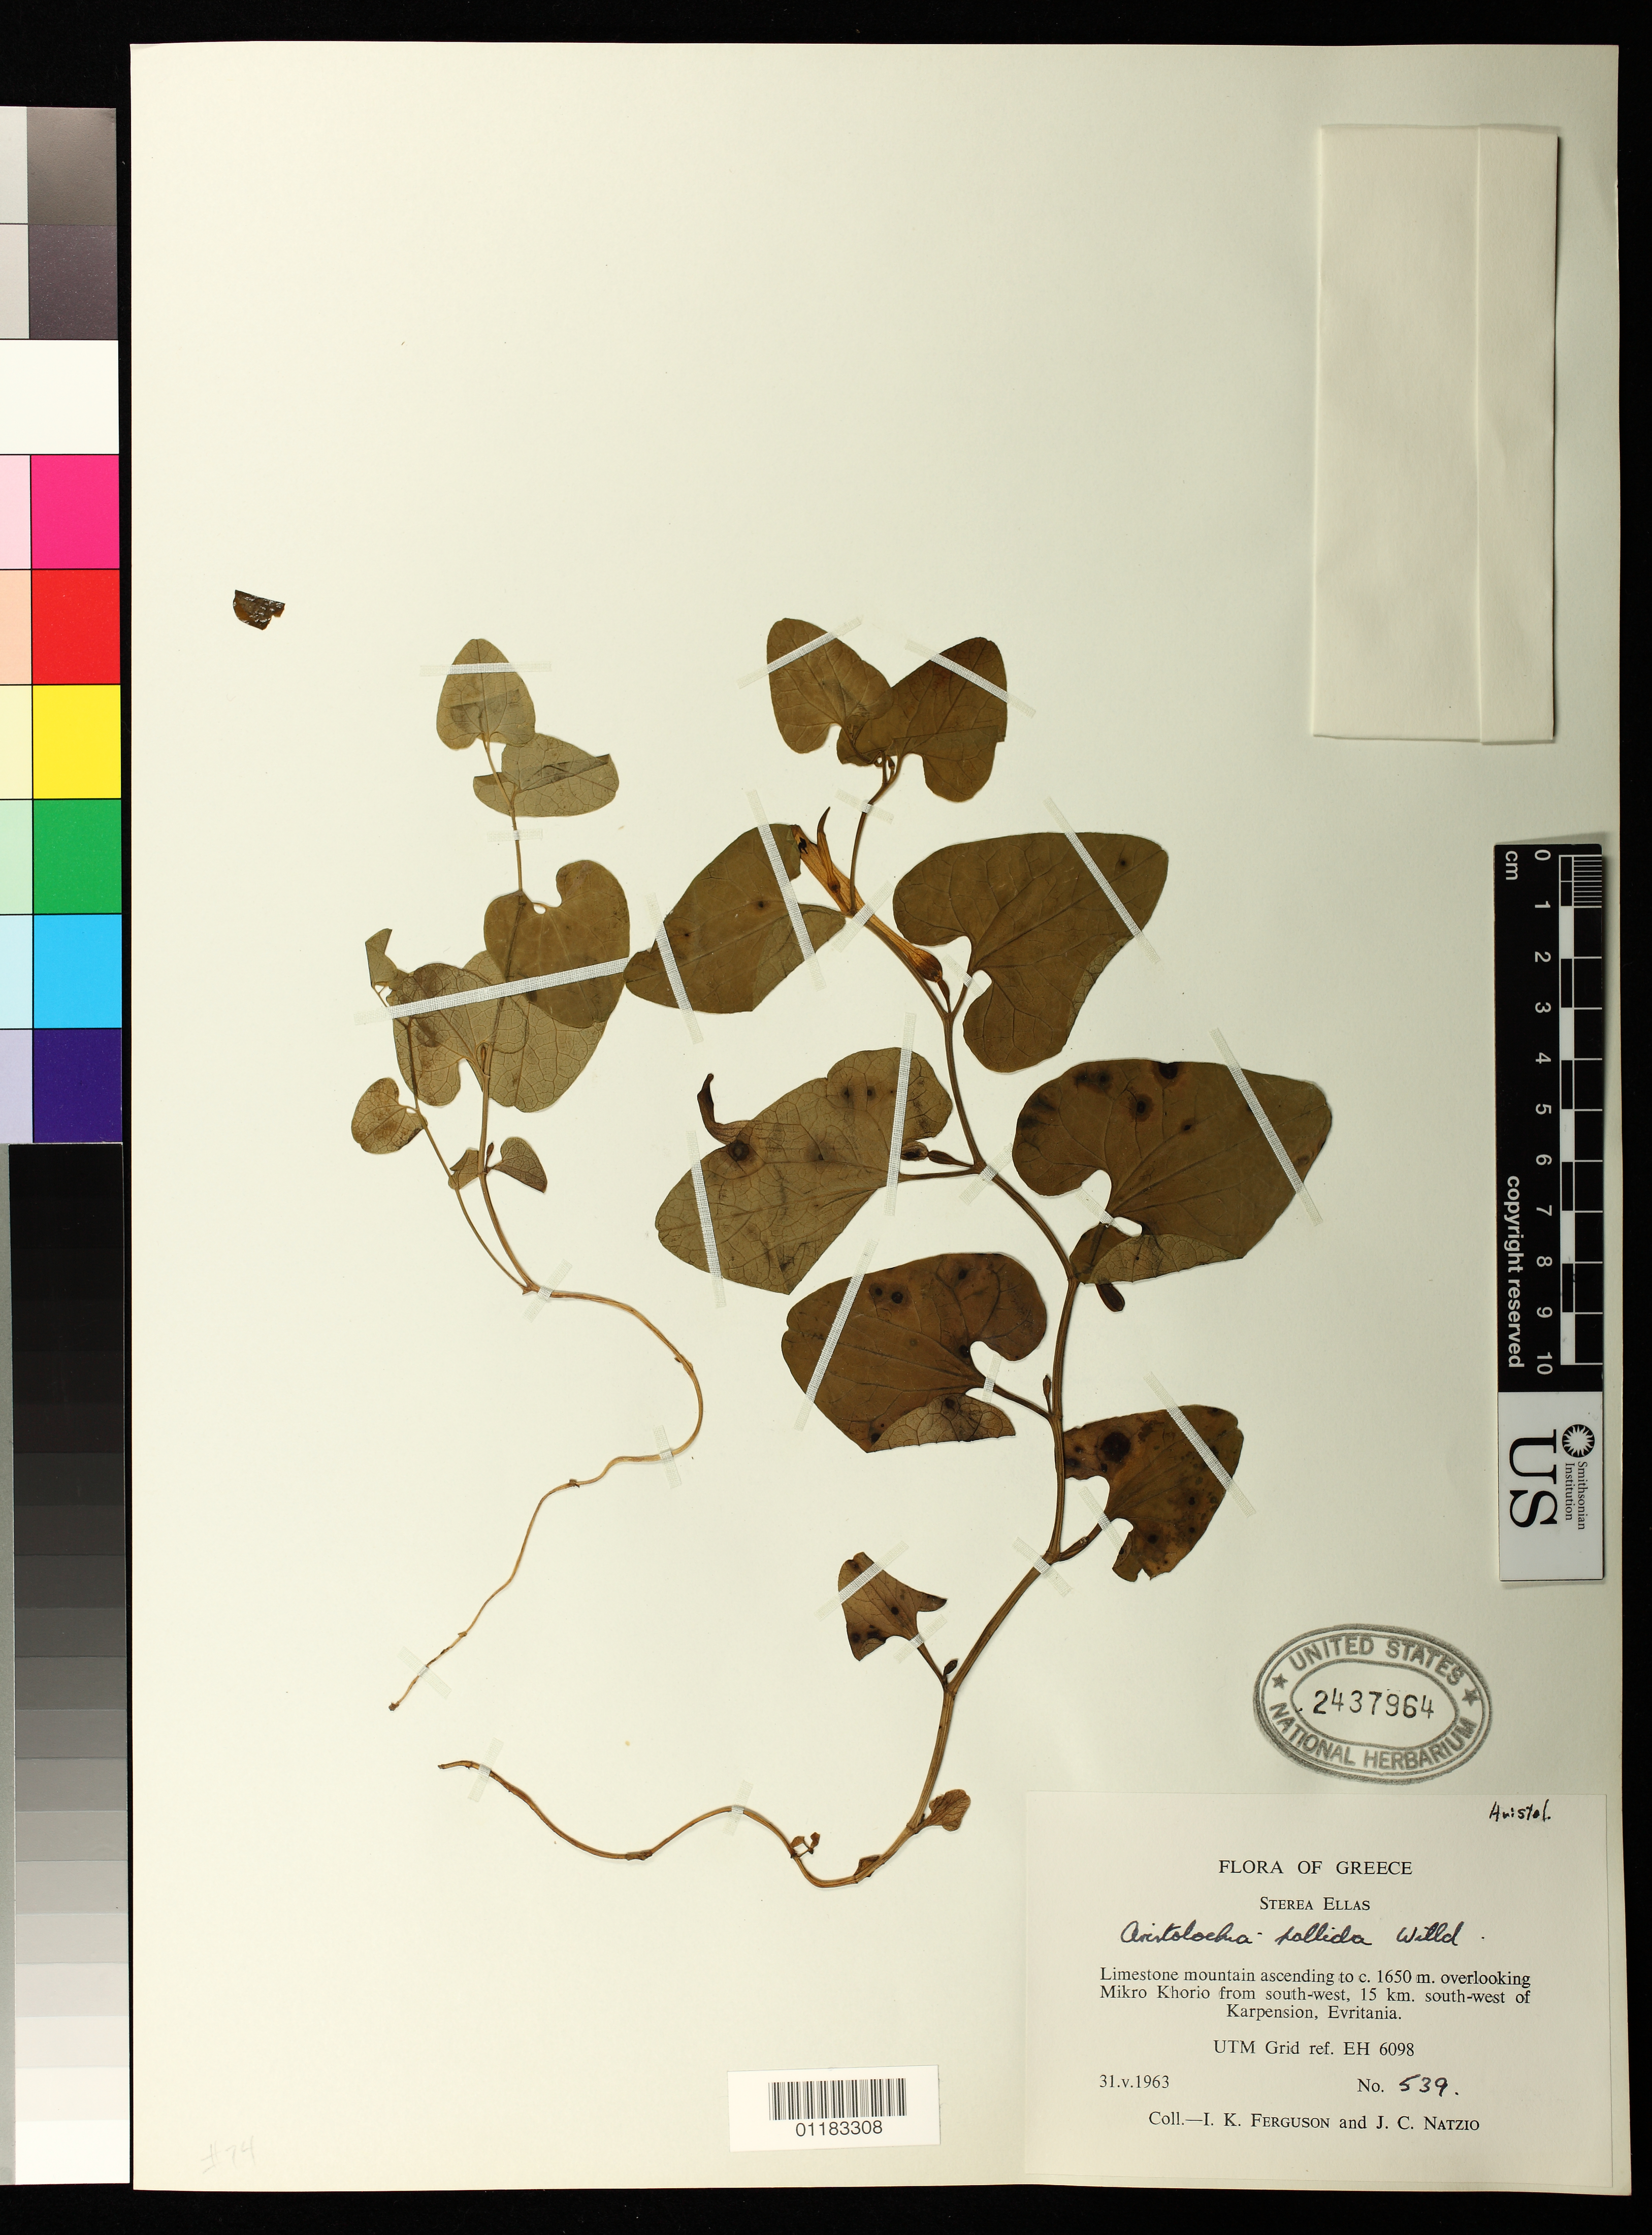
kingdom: Plantae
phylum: Tracheophyta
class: Magnoliopsida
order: Piperales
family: Aristolochiaceae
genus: Aristolochia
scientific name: Aristolochia pallida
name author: Willd.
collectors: I. K. Ferguson & J. Natzio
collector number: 539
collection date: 1963-05-31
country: Greece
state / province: Central Greece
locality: Limestone mountain ascending to c. 1650 m. overlooking Mikro Khorio from south-west, 15 km. south-west of Karpenision, Evritania.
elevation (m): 1650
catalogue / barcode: US 2437964